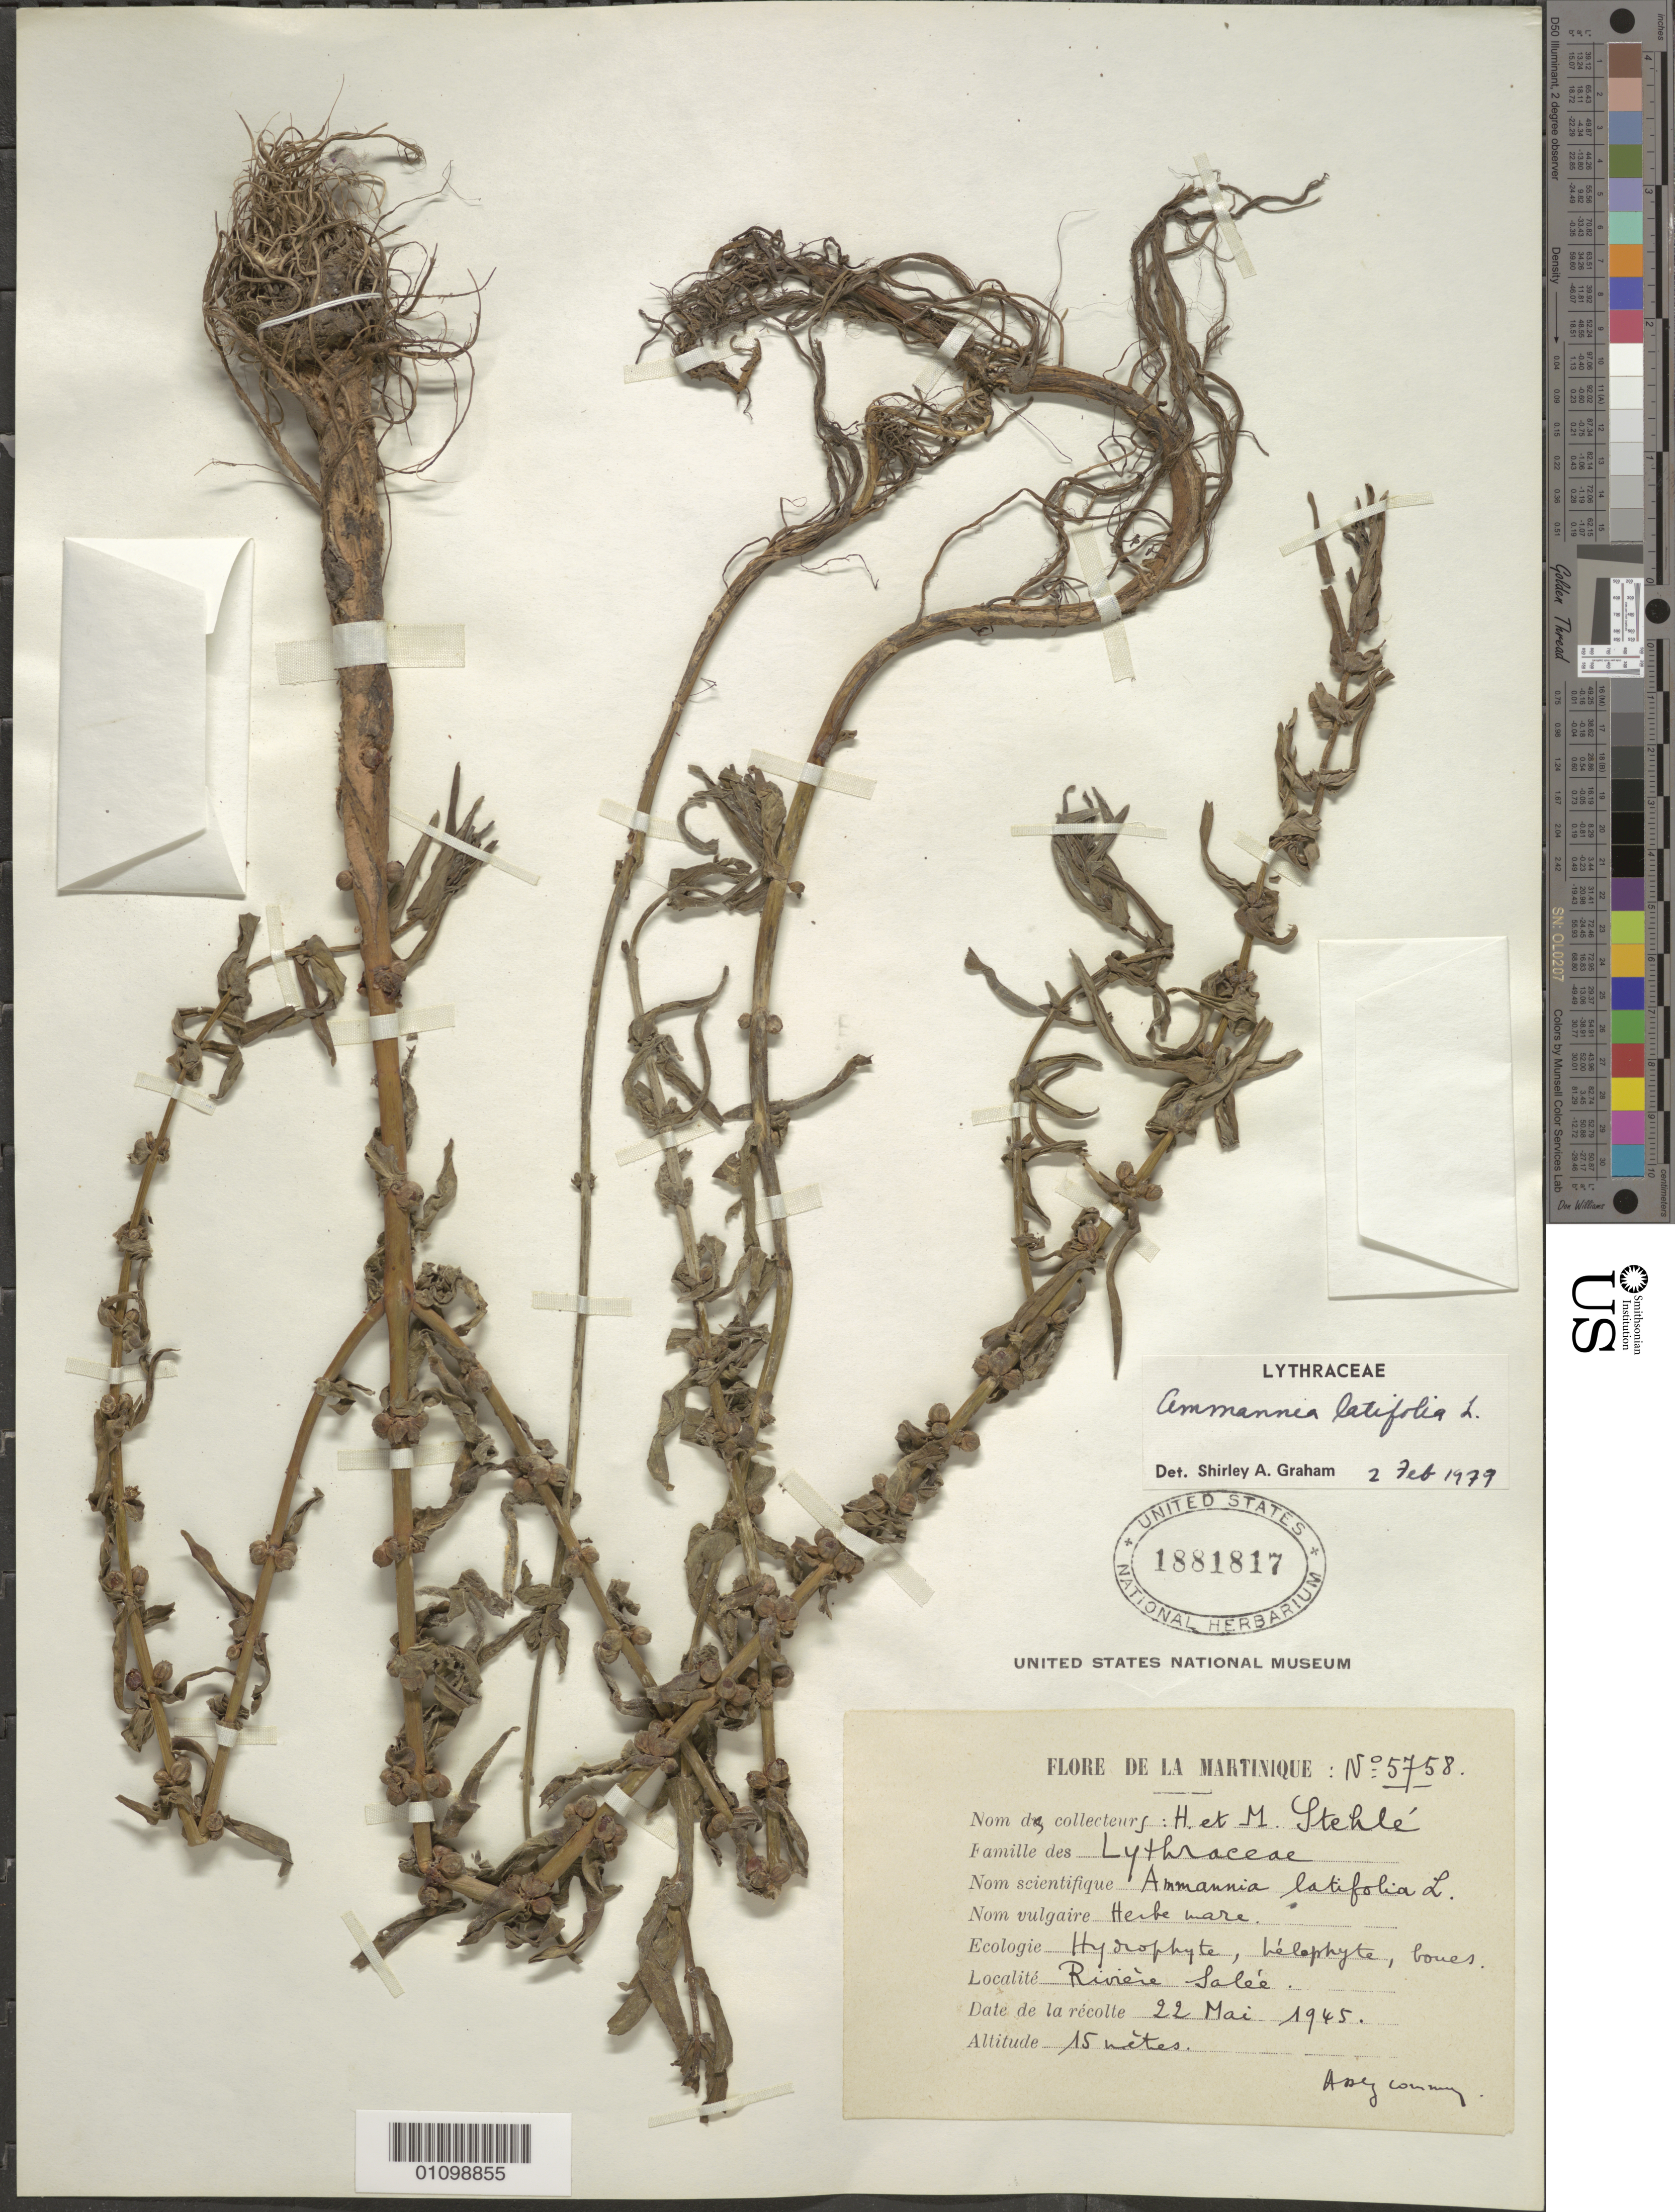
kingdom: Plantae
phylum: Tracheophyta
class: Magnoliopsida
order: Myrtales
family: Lythraceae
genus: Ammannia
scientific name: Ammannia latifolia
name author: L.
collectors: H. Stehlé & M. Stehlé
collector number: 5758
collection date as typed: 22 May 1945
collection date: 1945-05-22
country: Martinique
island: Martinique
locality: Riviere Salee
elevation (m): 15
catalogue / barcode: US 1881817